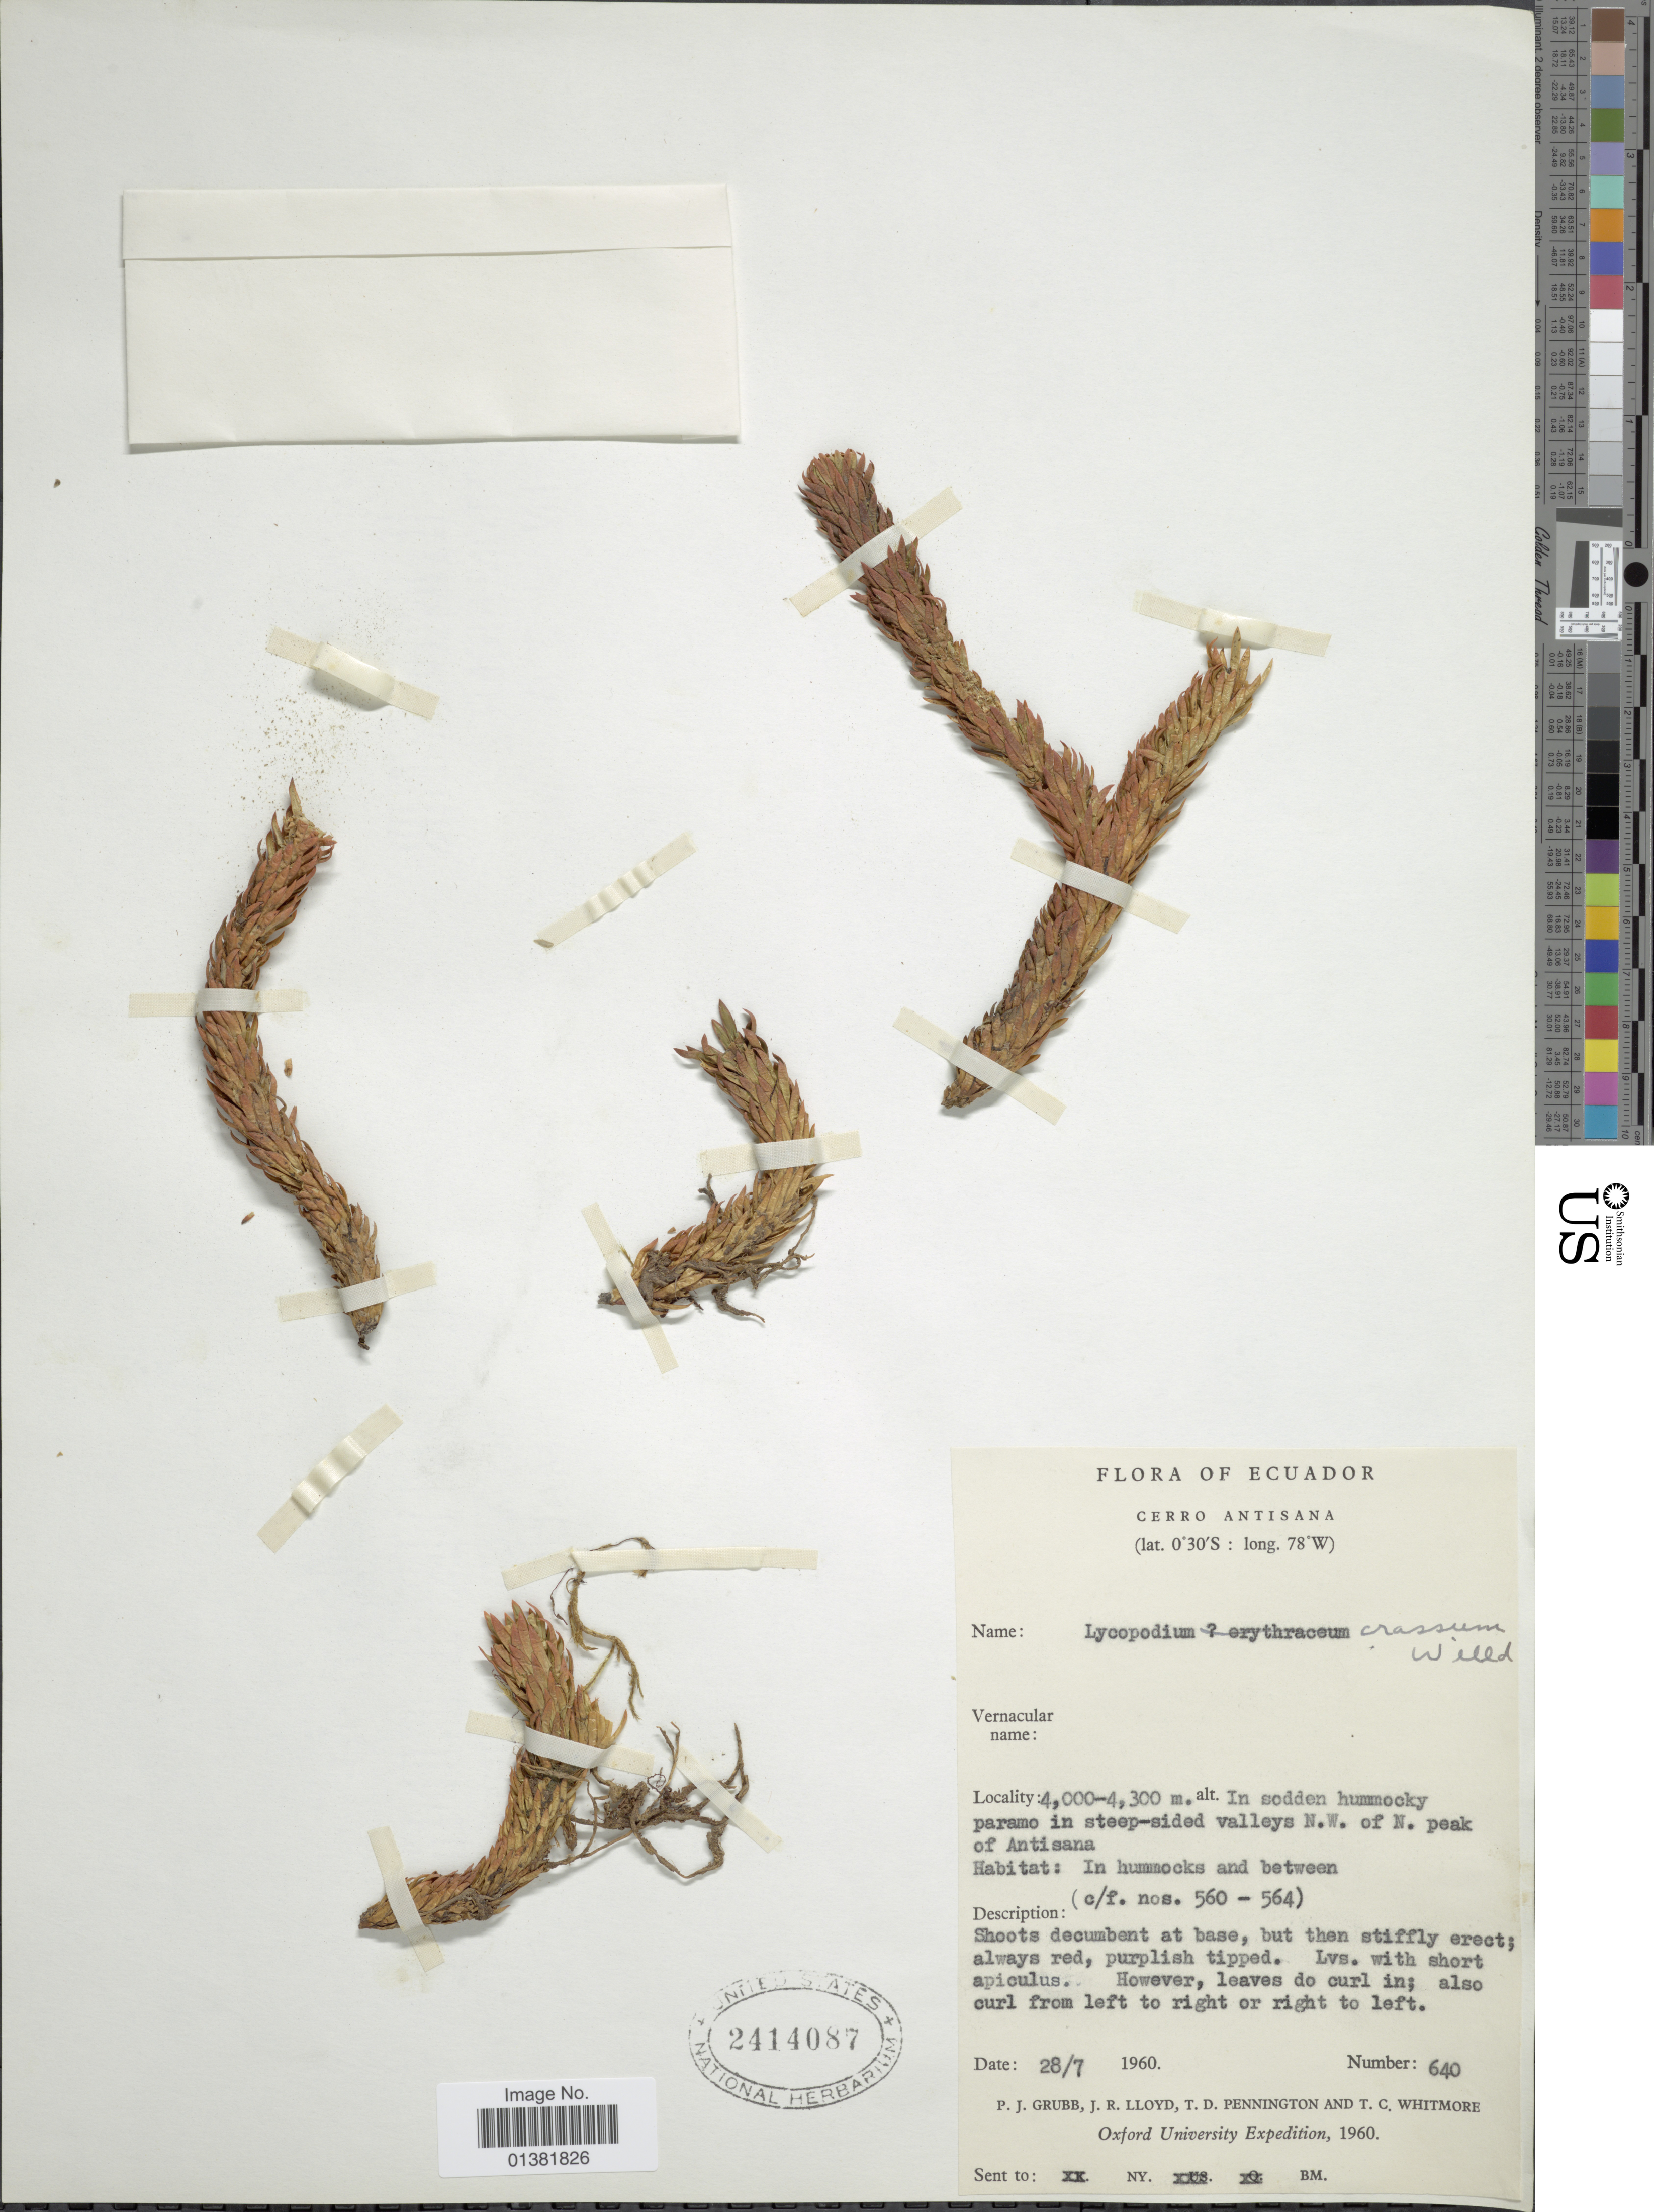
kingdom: Plantae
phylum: Tracheophyta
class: Lycopodiopsida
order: Lycopodiales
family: Lycopodiaceae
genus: Phlegmariurus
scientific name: Phlegmariurus crassus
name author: (Humb. & Bonpl. ex Willd.) B. Øllg.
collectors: P. J. Grubb, J. R. Lloyd, T. D. Pennington & T. C. Whitmore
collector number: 640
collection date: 1960-07-28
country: Ecuador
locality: Cerro Antisana, In sodden hummocky paramo in steep-sided valleys N.W. of N. peak of Antisana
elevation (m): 4000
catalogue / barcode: US 2414087